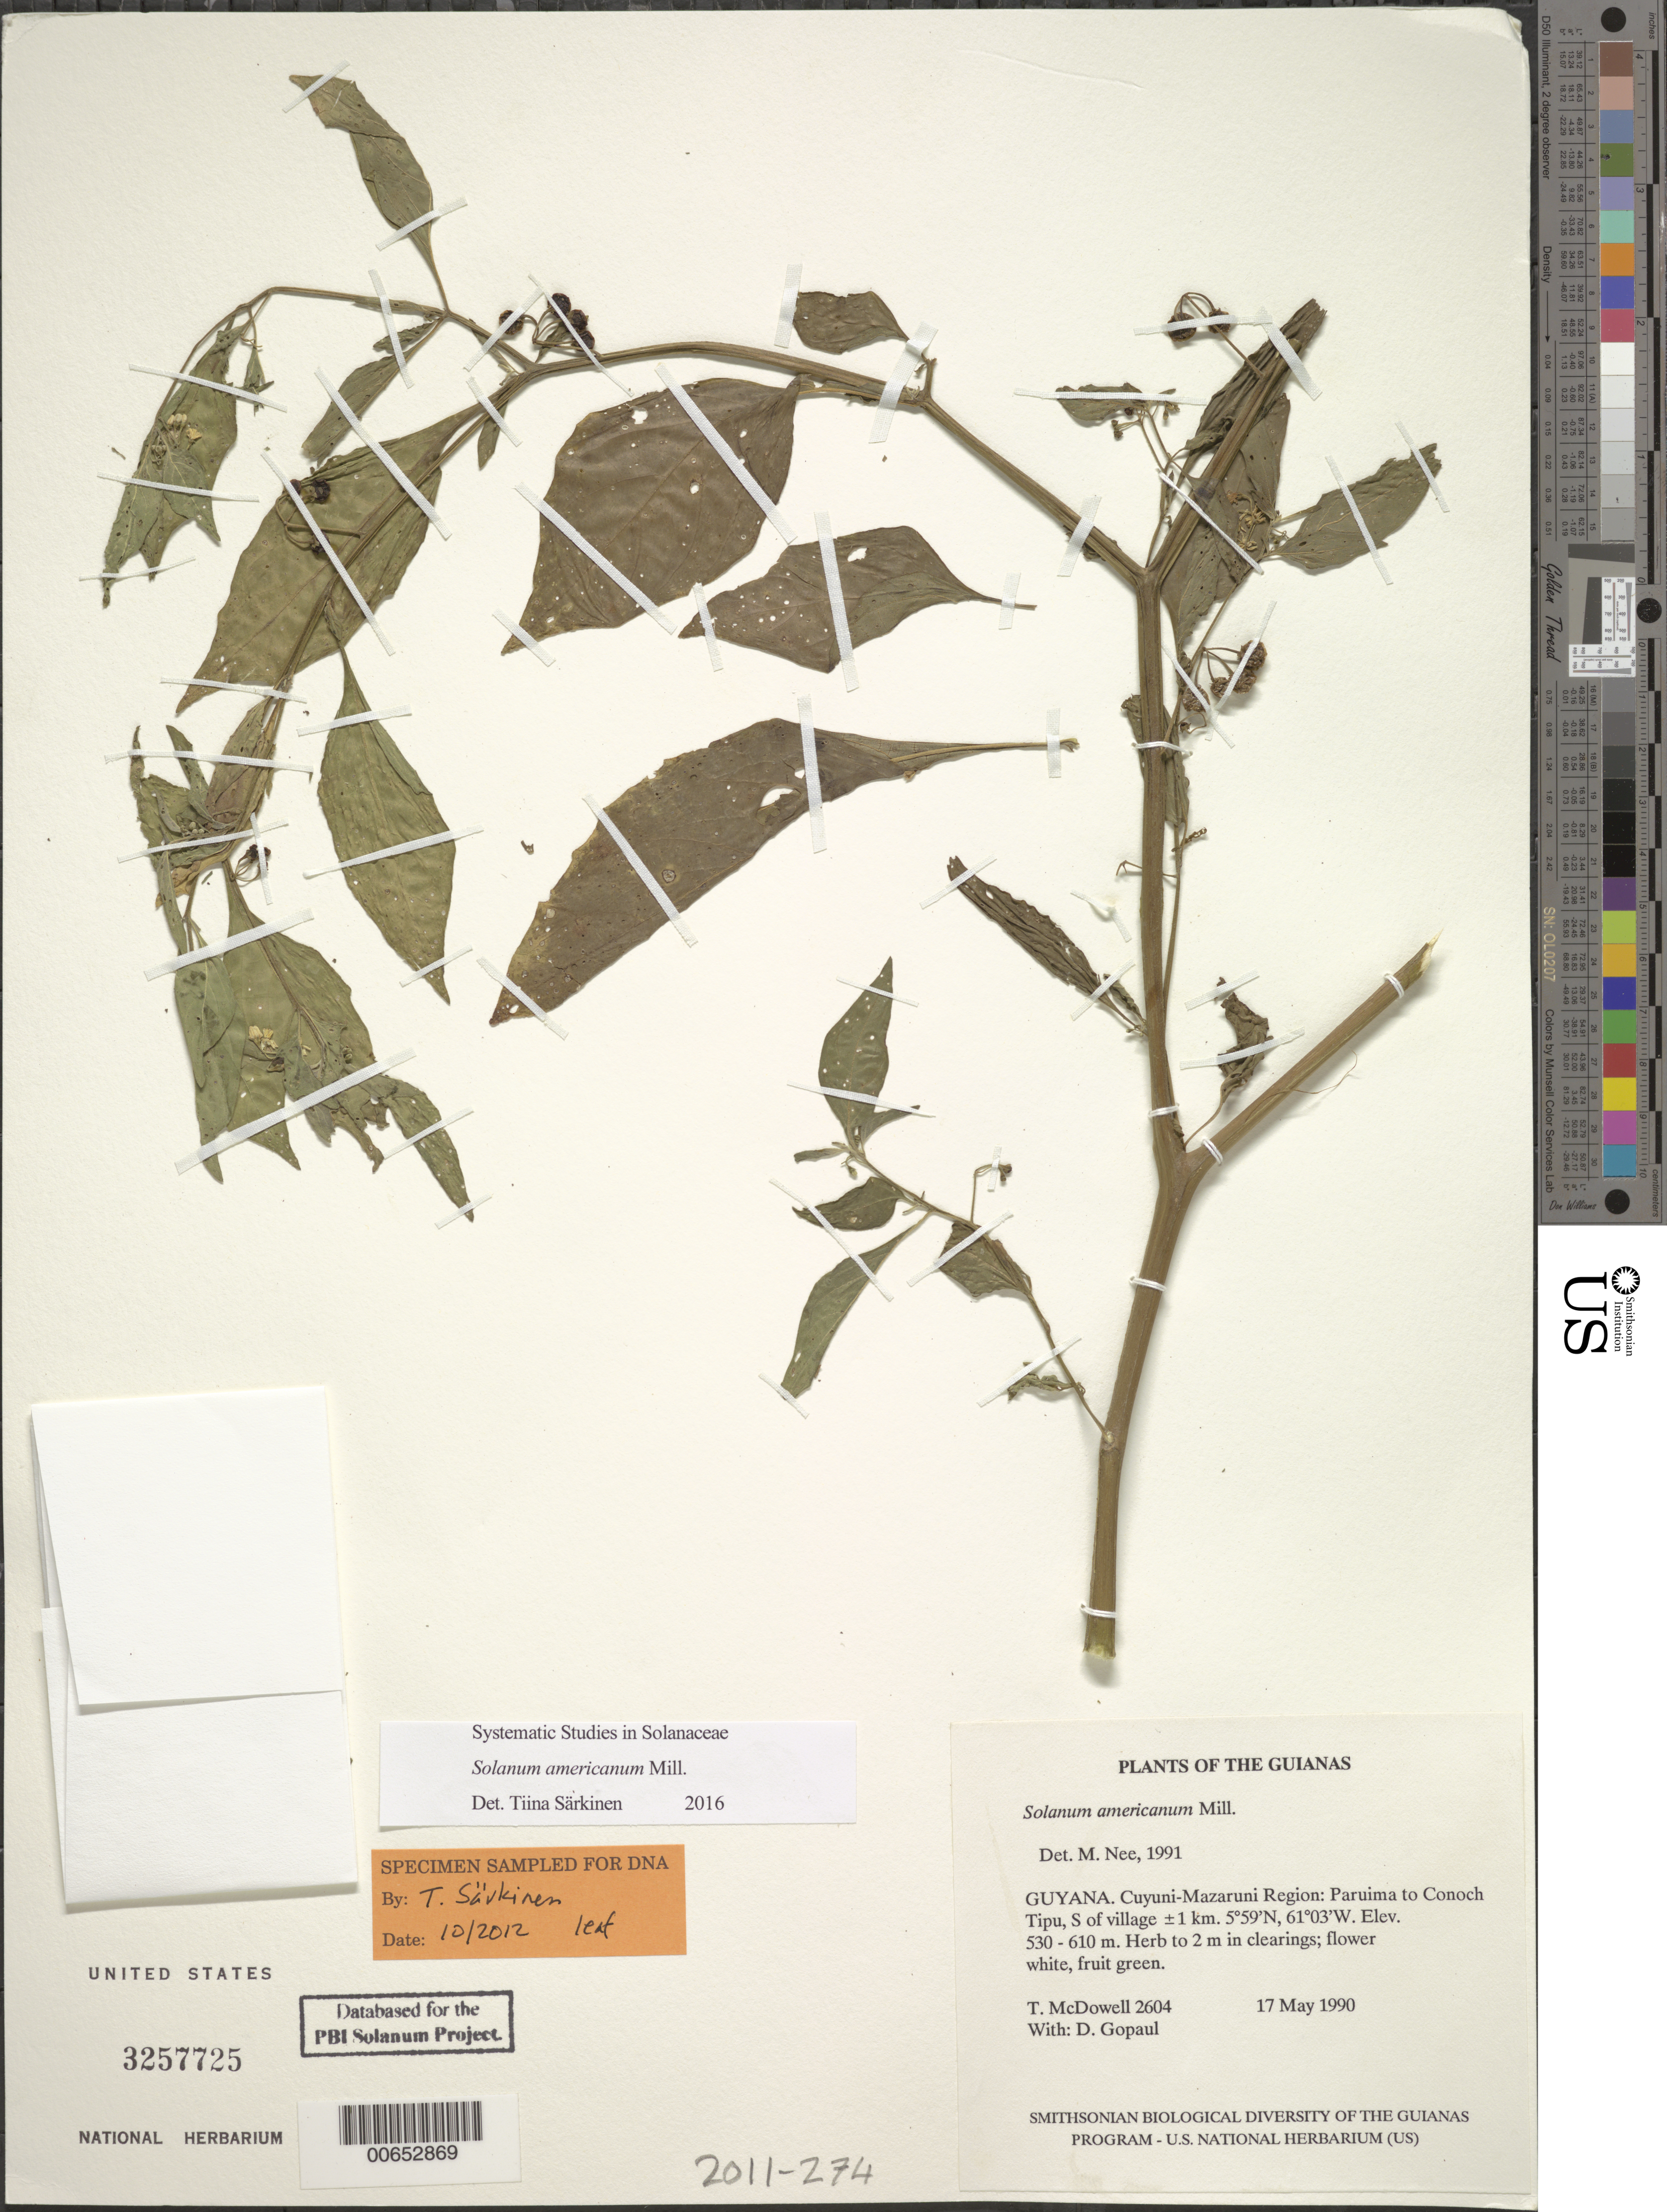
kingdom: Plantae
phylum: Tracheophyta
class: Magnoliopsida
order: Solanales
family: Solanaceae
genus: Solanum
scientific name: Solanum americanum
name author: Mill.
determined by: Nee, Michael H.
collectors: T. McDowell & D. Gopaul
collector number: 2604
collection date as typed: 17 May 1990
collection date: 1990-05-17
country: Guyana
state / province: Cuyuni-Mazaruni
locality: Paruima to Conoch Tipu, S of village.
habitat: In clearings.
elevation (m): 530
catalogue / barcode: US 3257725